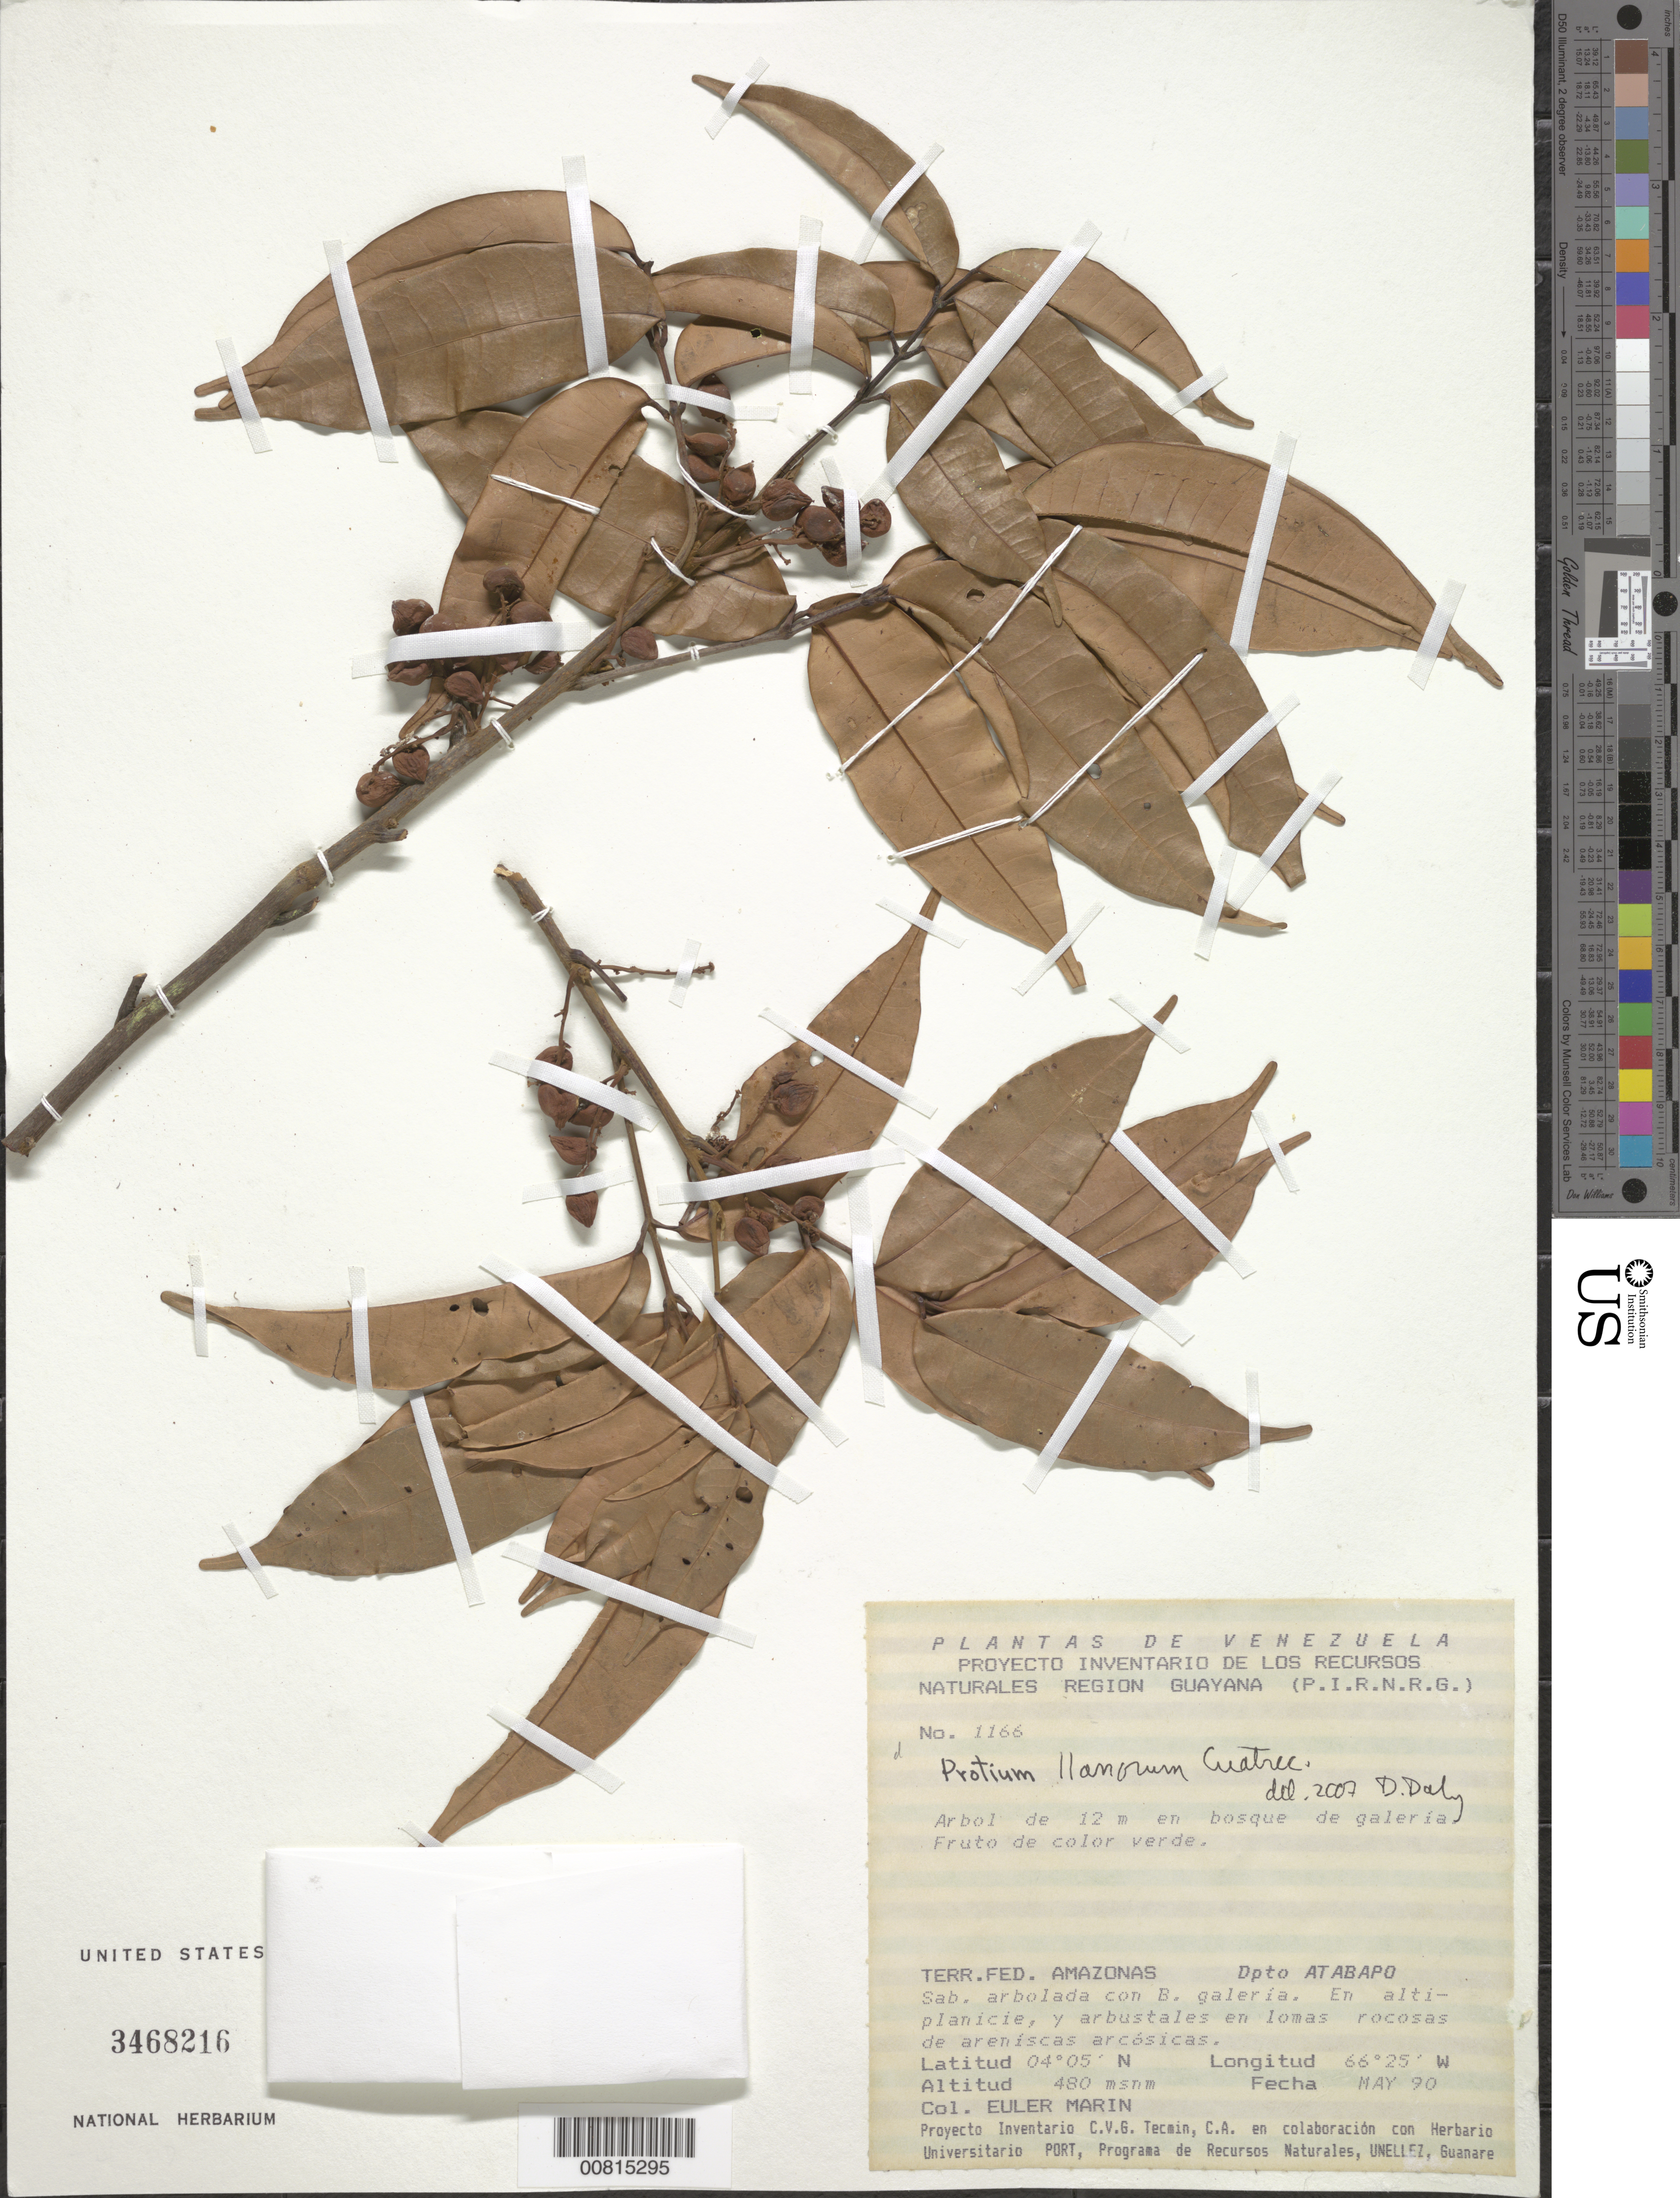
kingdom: Plantae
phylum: Tracheophyta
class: Magnoliopsida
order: Sapindales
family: Burseraceae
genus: Protium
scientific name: Protium llanorum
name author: Cuatrec.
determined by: Daly, D. C.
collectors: E. Marin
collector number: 1166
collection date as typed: May-90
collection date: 1990-05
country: Venezuela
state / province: Amazonas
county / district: Atabapo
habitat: Sabana arbolada con B. galeria; altiplanicie y arbustales en lomas rocosas de areniscas arcosicas; bosque galeria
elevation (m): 480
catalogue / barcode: US 3468216